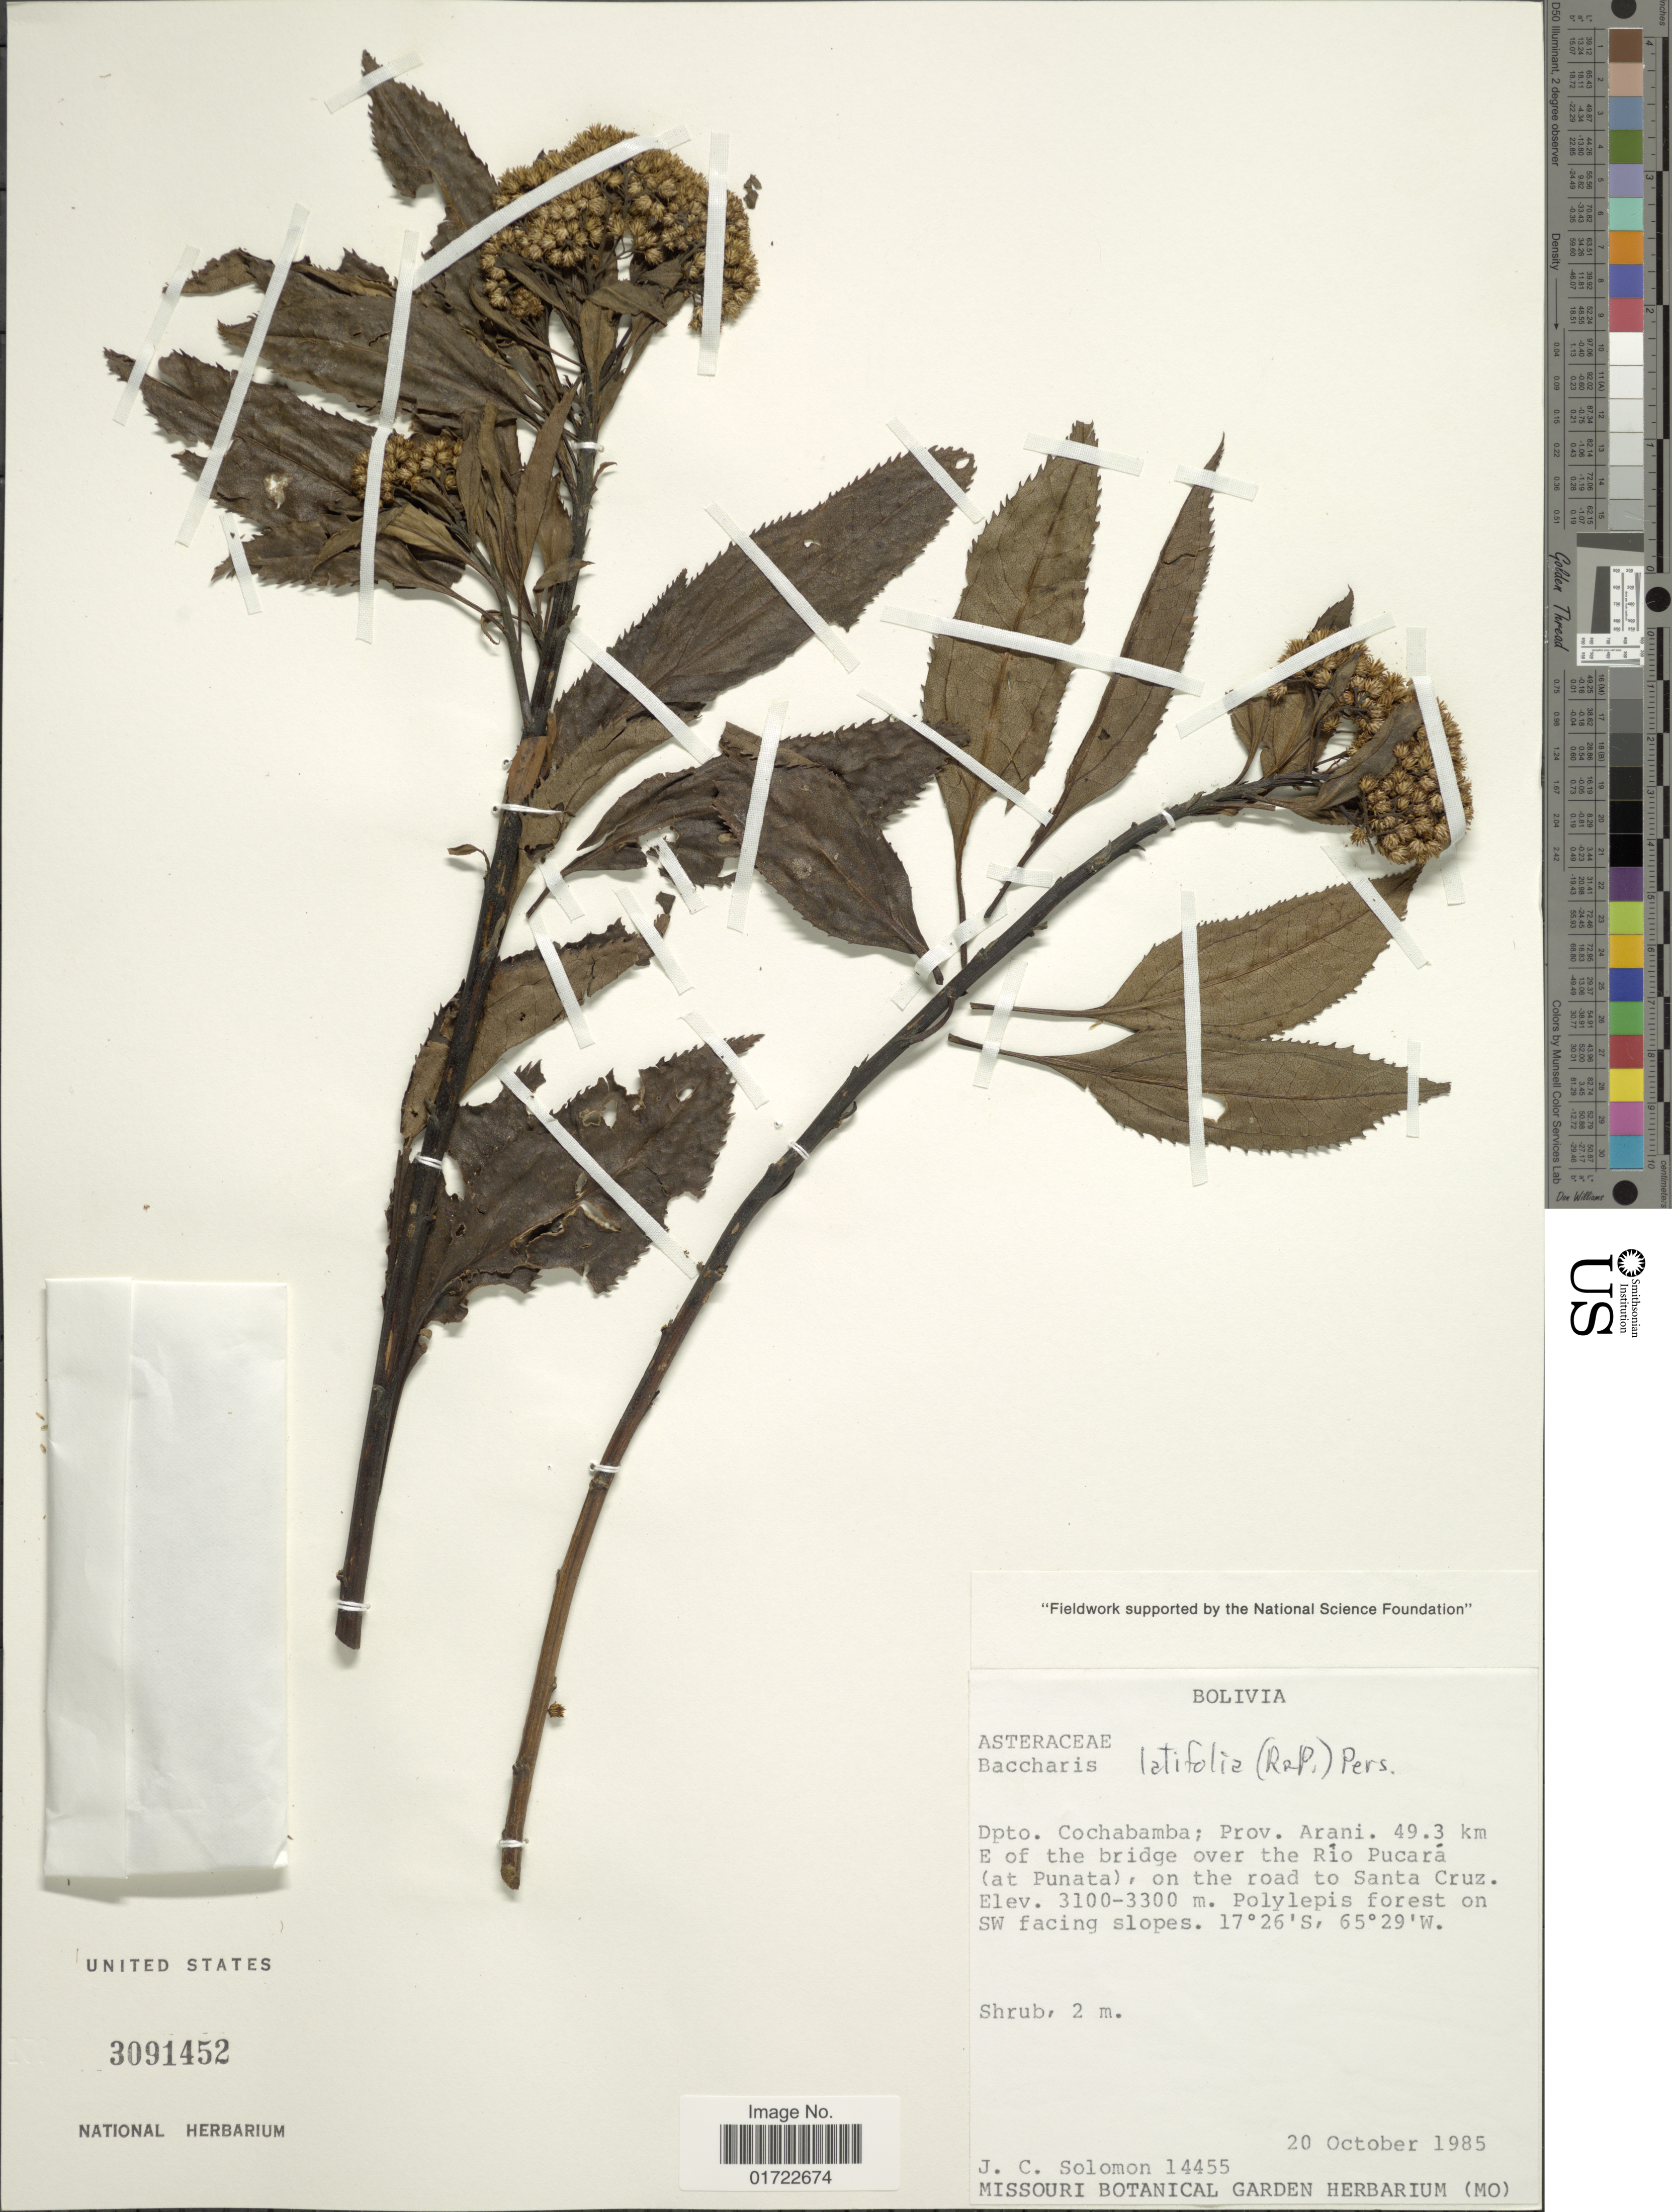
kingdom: Plantae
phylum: Tracheophyta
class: Magnoliopsida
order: Asterales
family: Asteraceae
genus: Baccharis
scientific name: Baccharis latifolia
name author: (Ruiz & Pav.) Pers.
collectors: J. C. Solomon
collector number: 14455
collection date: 1985-10-20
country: Bolivia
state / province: Cochabamba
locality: Dpto. Cochabamba; Prov. Arani. 49.3 km E of the bridge over the Río Pucará (at Punata), on the road to Santa Cruz.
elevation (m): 3100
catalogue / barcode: US 3091452